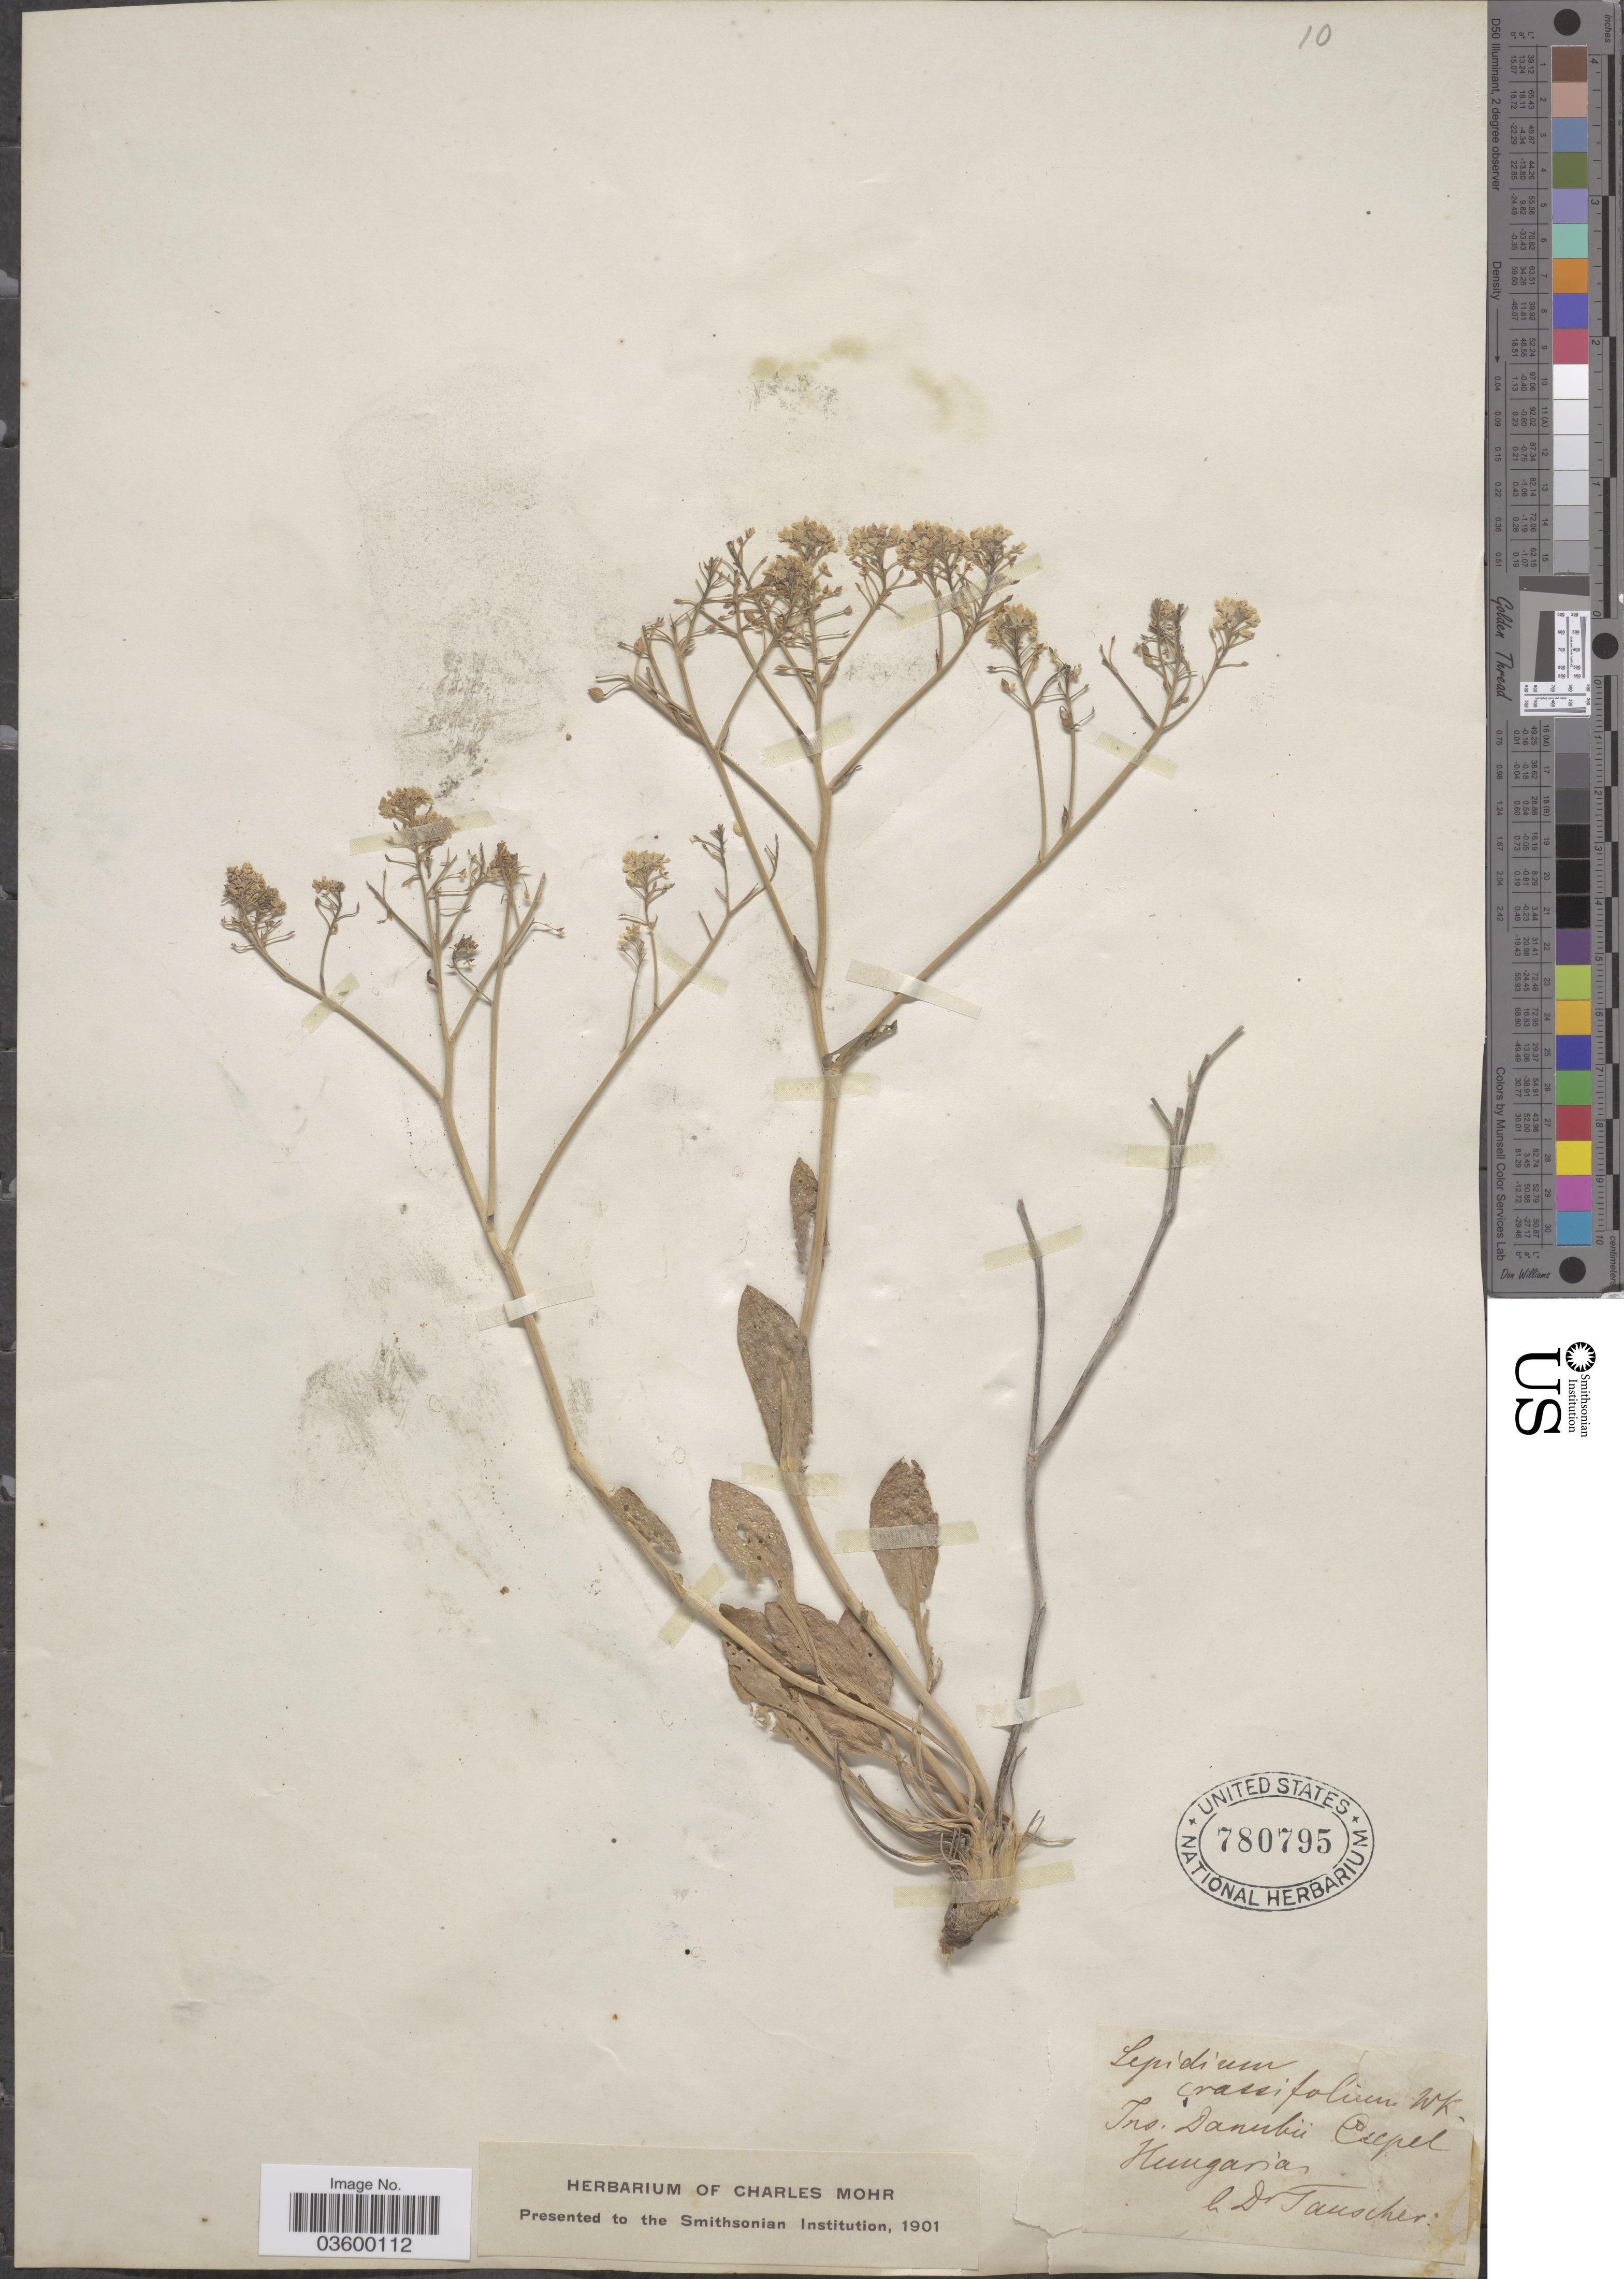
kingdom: Plantae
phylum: Tracheophyta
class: Magnoliopsida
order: Brassicales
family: Brassicaceae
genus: Lepidium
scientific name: Lepidium crassifolium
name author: Waldst. & Kit.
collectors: Tauscher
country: Hungary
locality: Ins. Danubii Csepel.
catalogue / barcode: US 780795